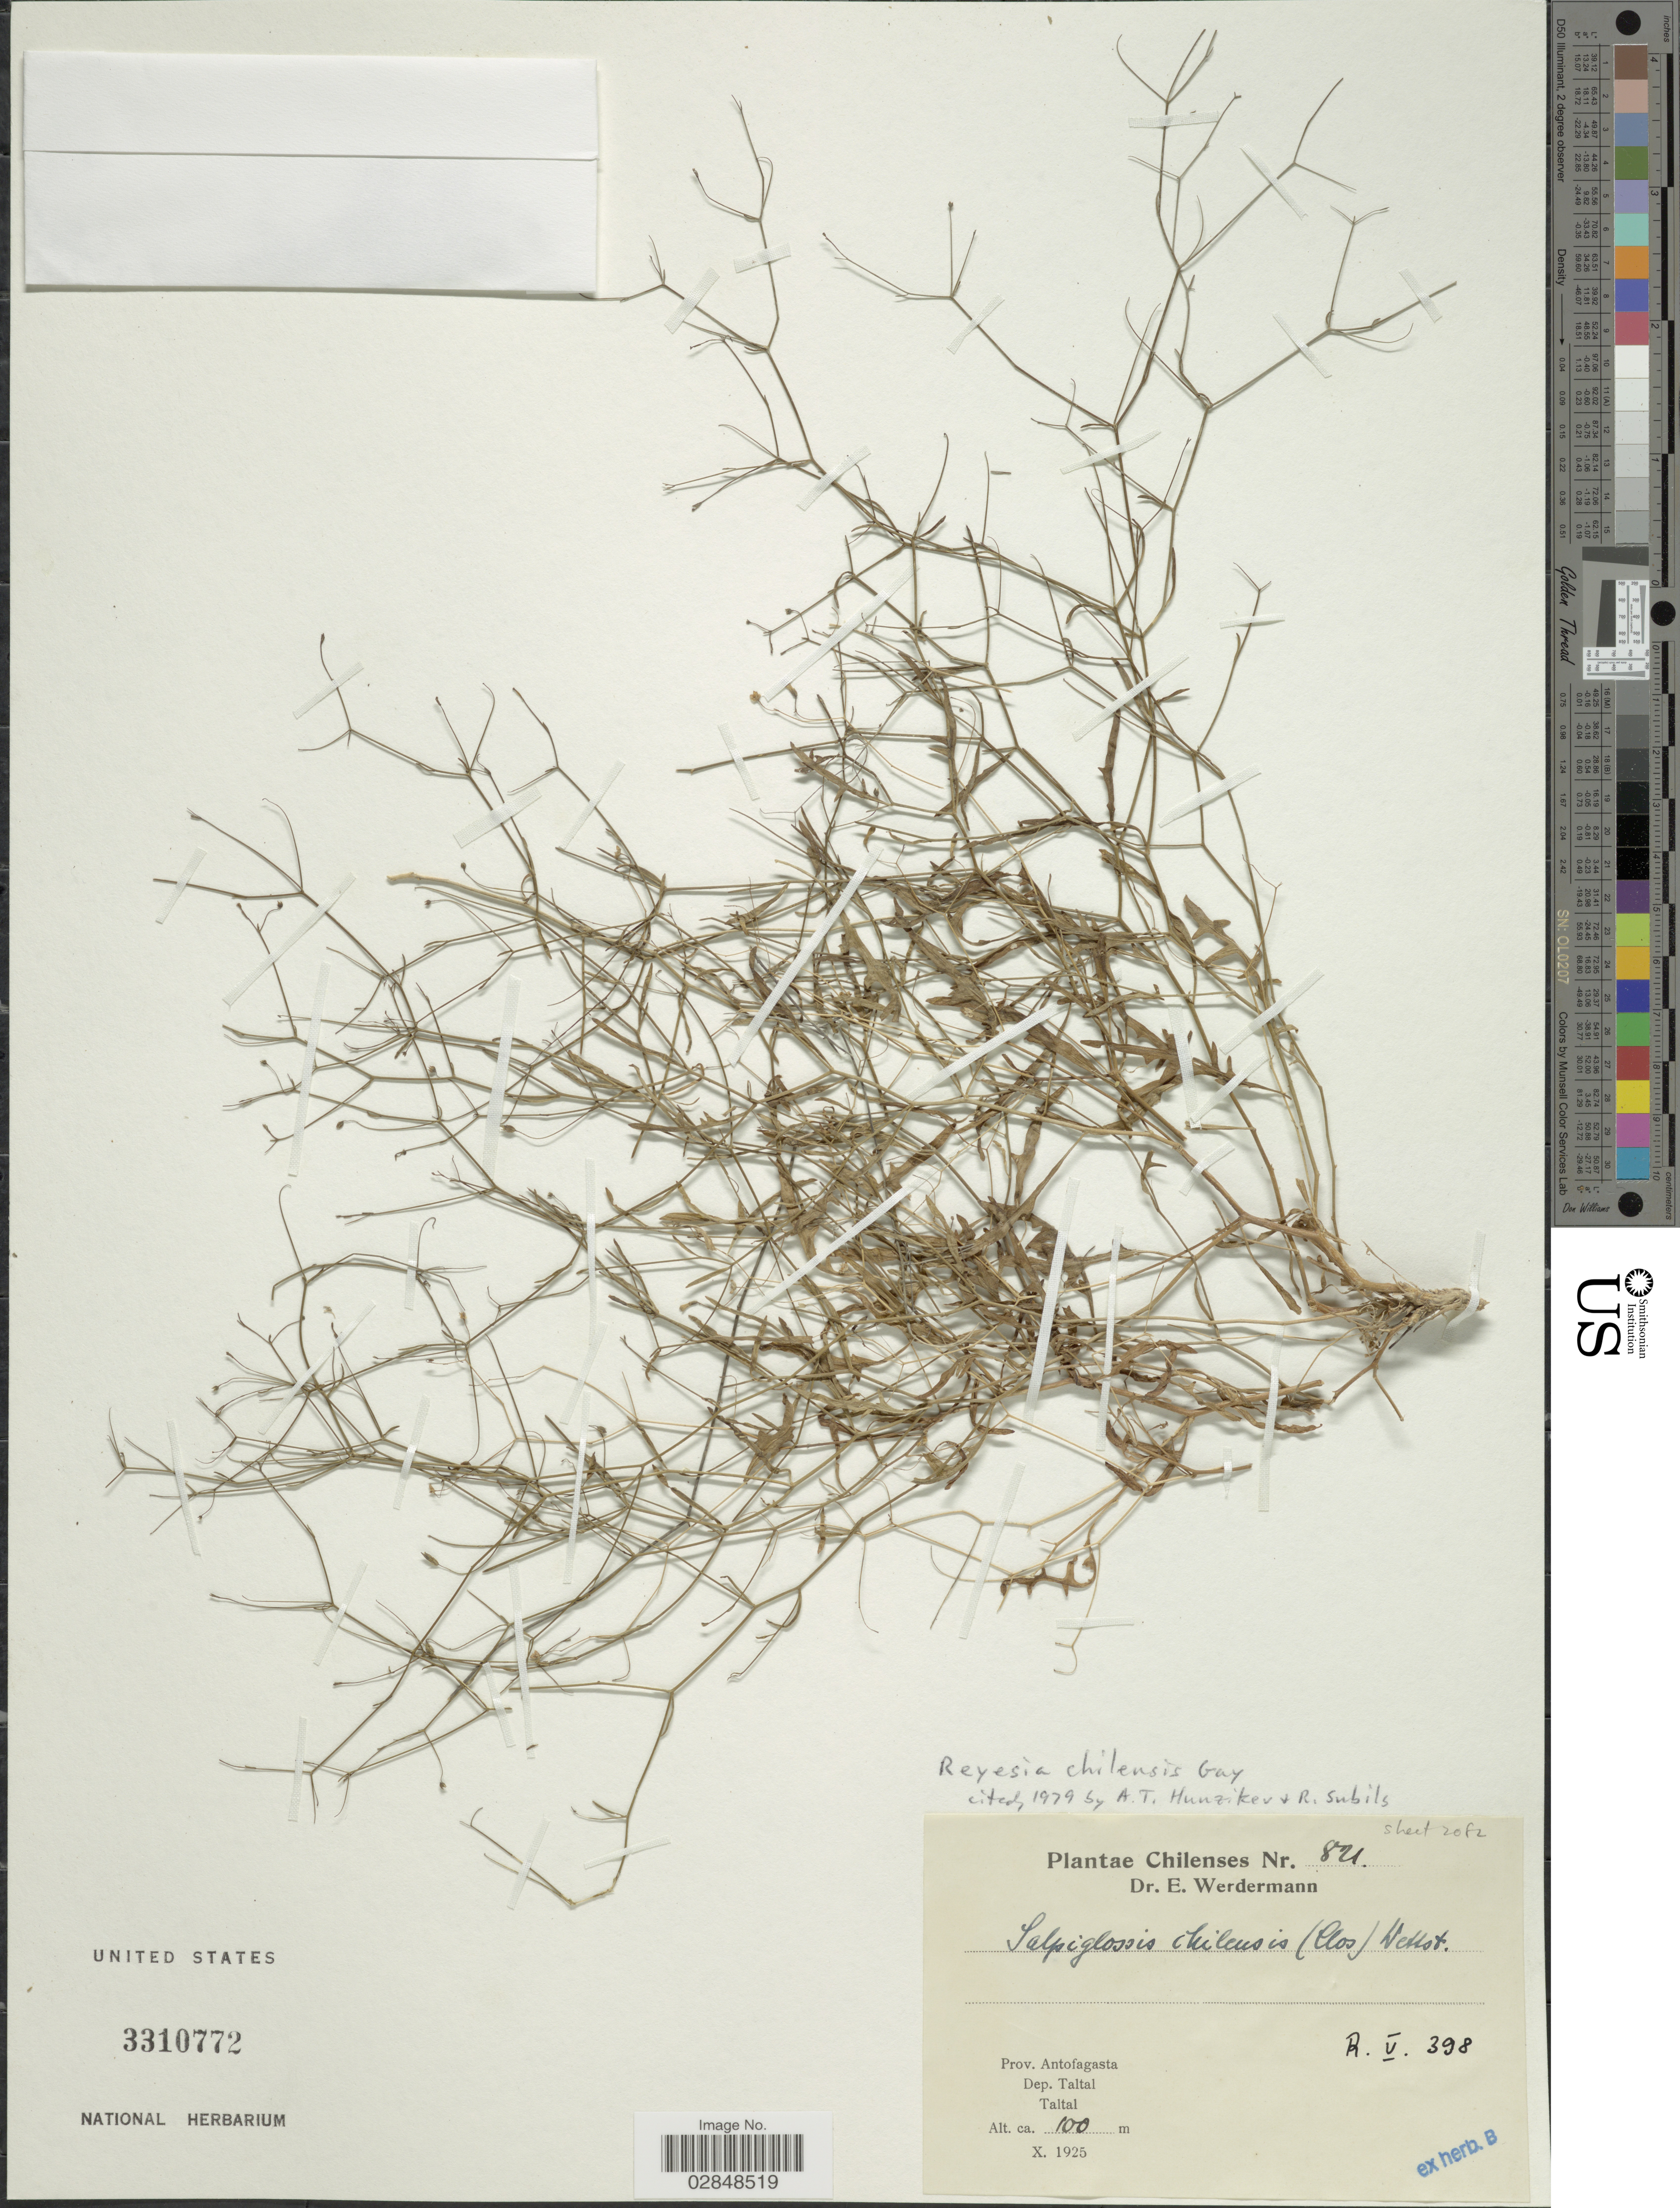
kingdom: Plantae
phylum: Tracheophyta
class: Magnoliopsida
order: Solanales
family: Solanaceae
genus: Reyesia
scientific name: Reyesia chilensis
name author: Gay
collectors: E. Werdermann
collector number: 821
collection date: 1925-10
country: Chile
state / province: Antofagasta (II)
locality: Dep. Taltal. Taltal.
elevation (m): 100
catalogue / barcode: US 3310772